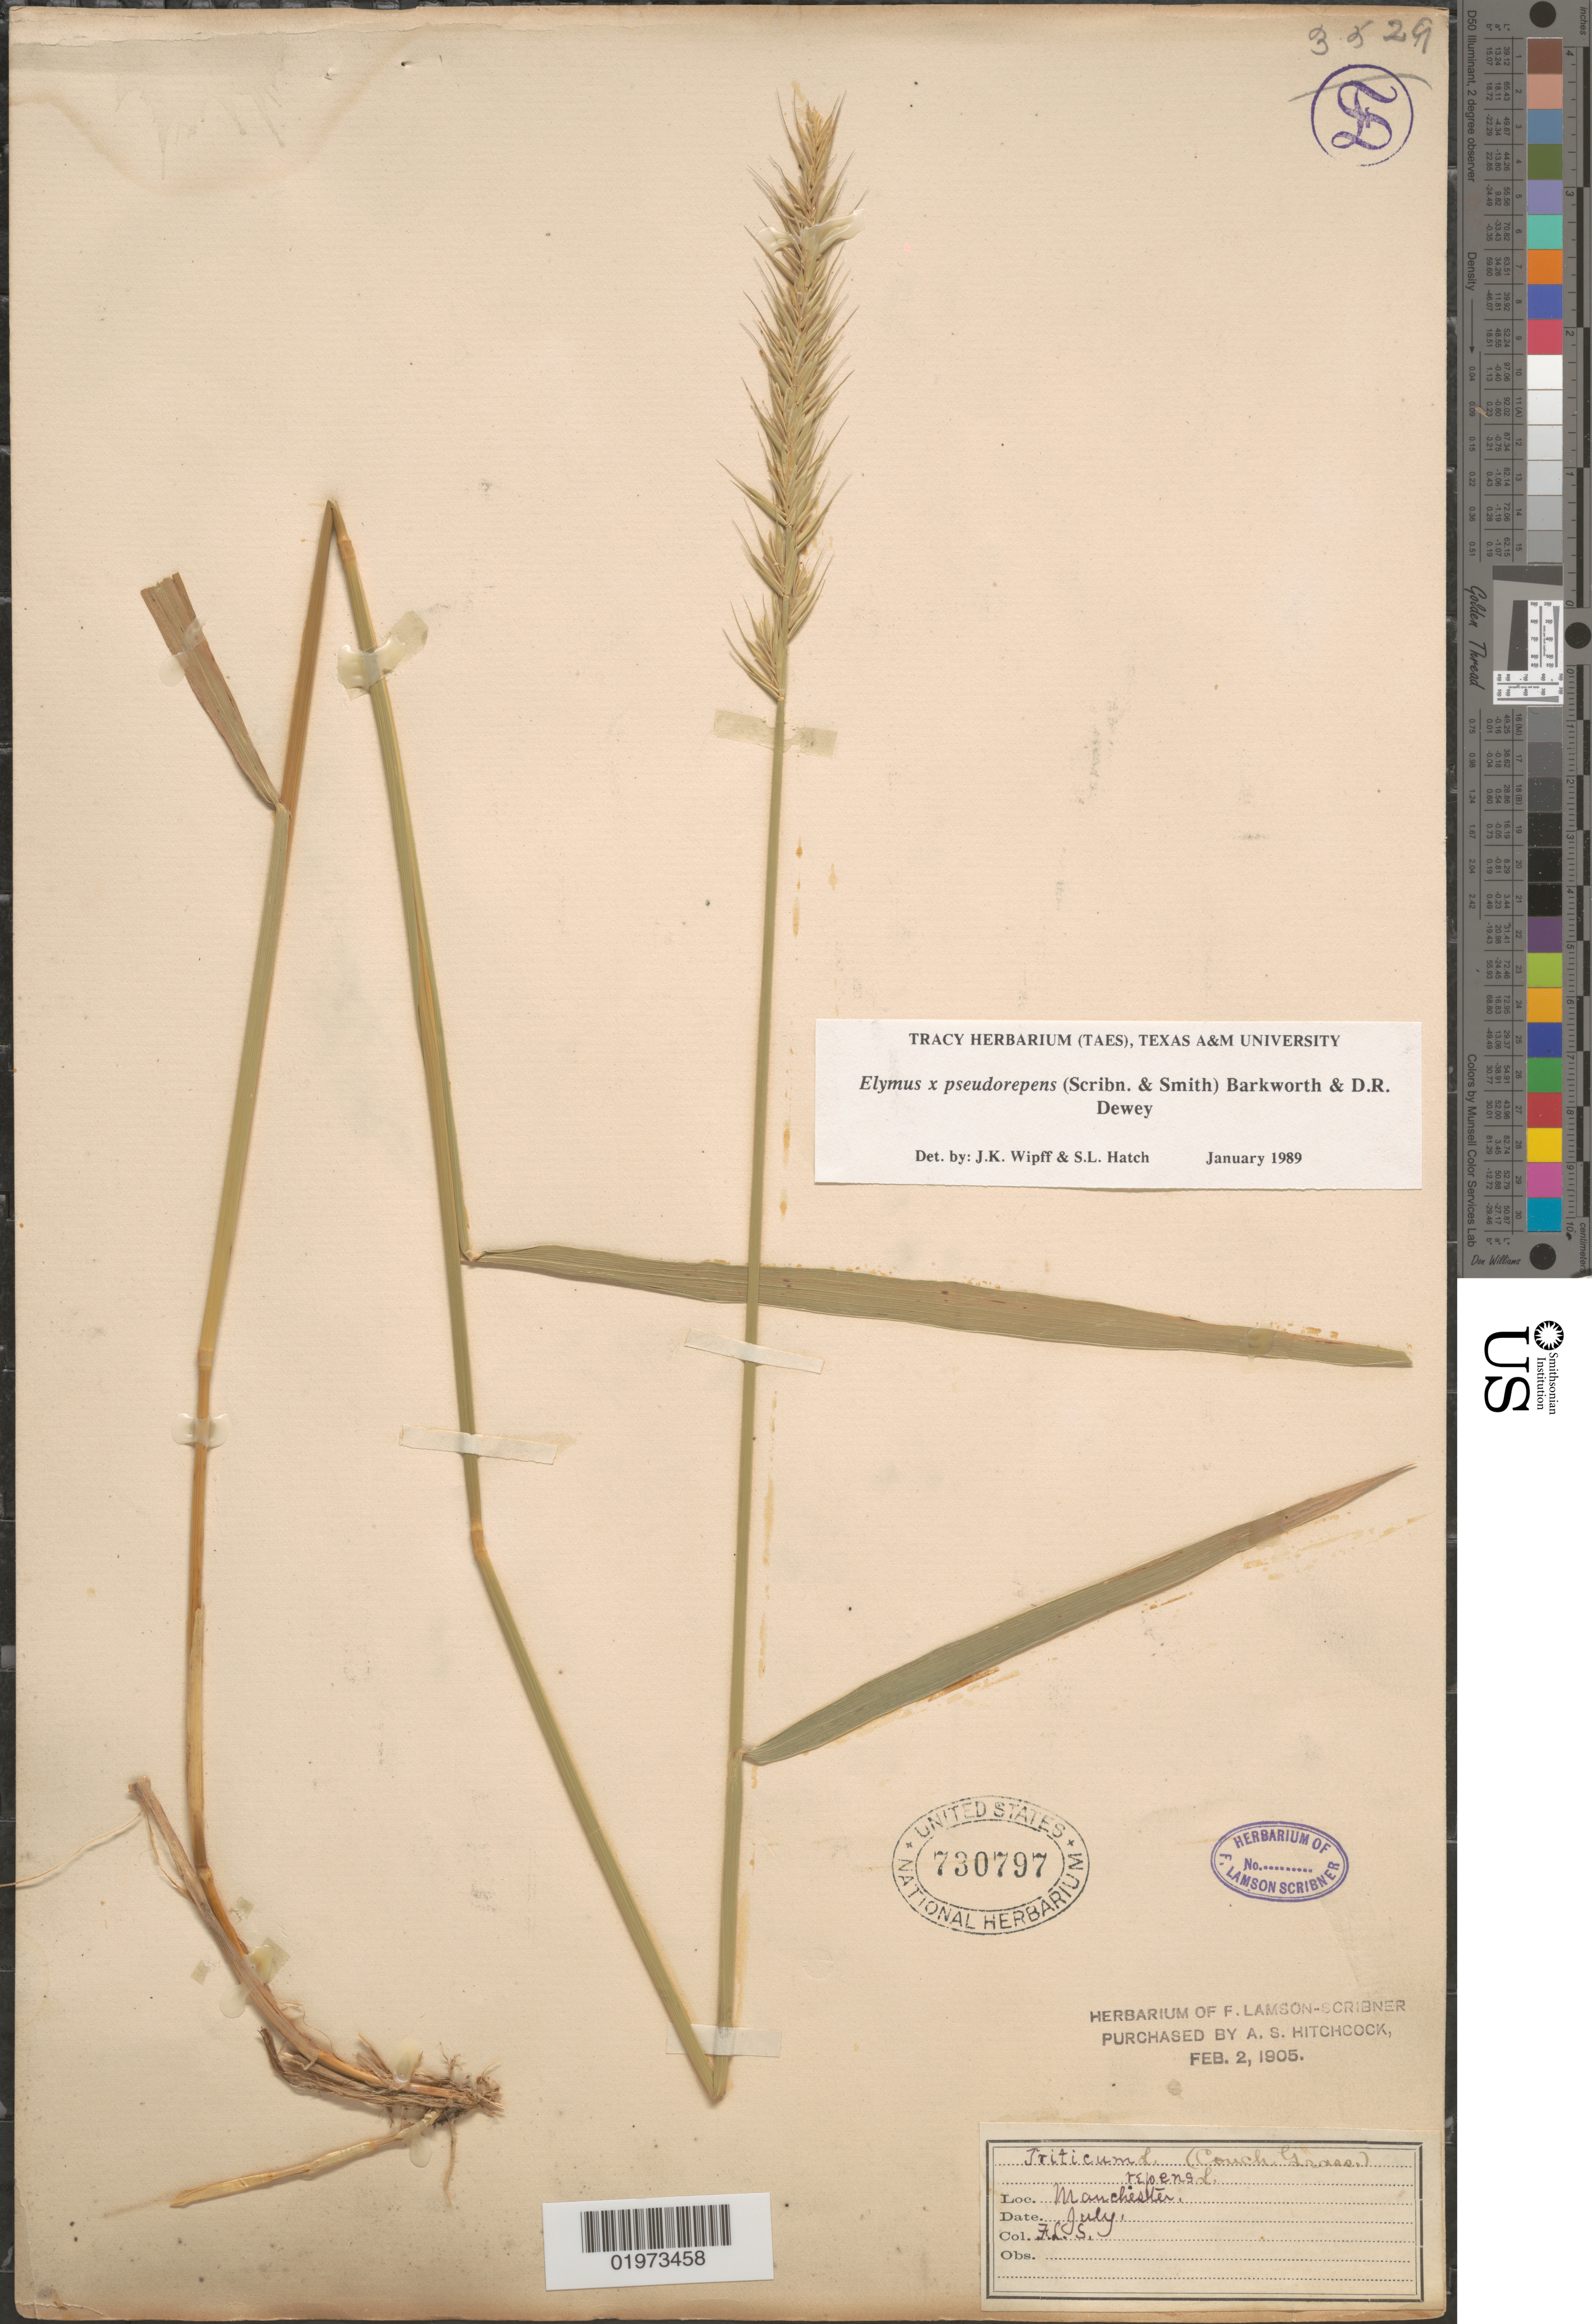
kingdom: Plantae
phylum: Tracheophyta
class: Liliopsida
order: Poales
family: Poaceae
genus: Elymus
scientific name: Elymus x pseudorepens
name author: (Scribn. & J.G. Sm.) Barkworth & Dewey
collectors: F. Lamson-Scribner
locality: Manchester.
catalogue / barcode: US 730797